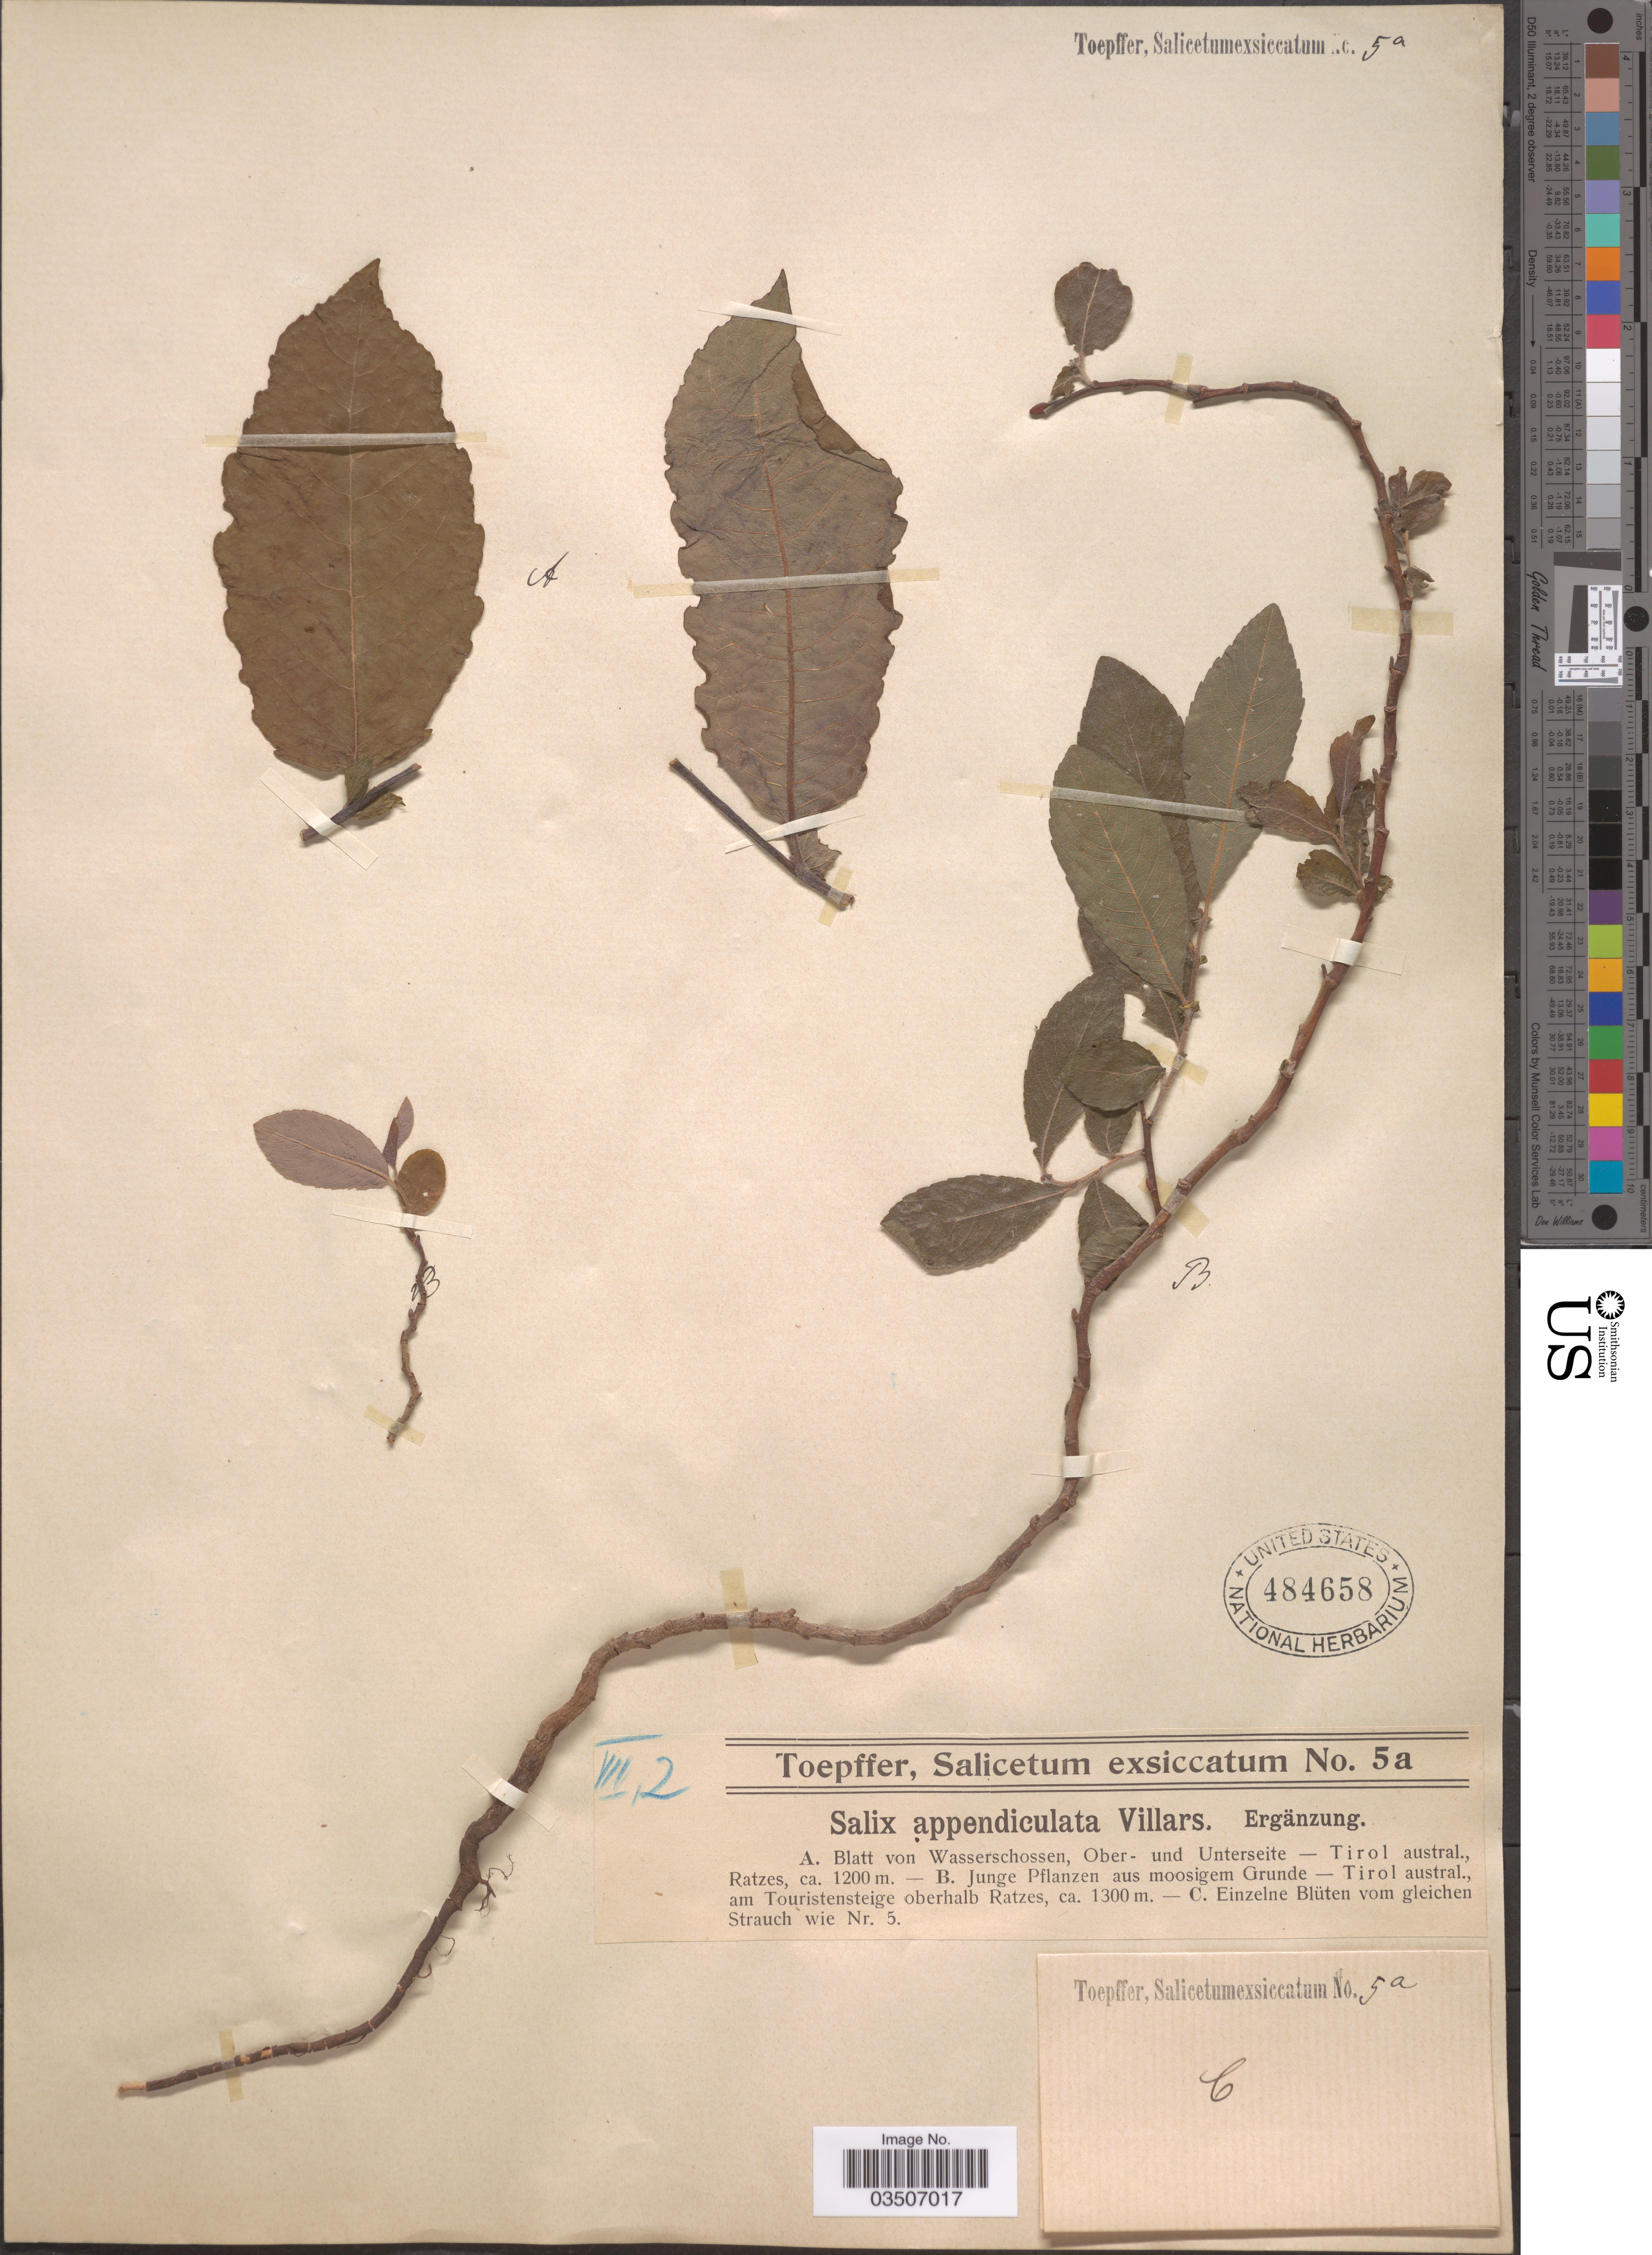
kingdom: Plantae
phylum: Tracheophyta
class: Magnoliopsida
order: Malpighiales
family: Salicaceae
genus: Salix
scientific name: Salix appendiculata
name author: Vill.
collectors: A. Toepffer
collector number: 5a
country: Austria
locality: A. Tirol austral., Ratzes. B. am Touristensteige oberhalb Ratzes.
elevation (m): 1200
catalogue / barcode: US 484658